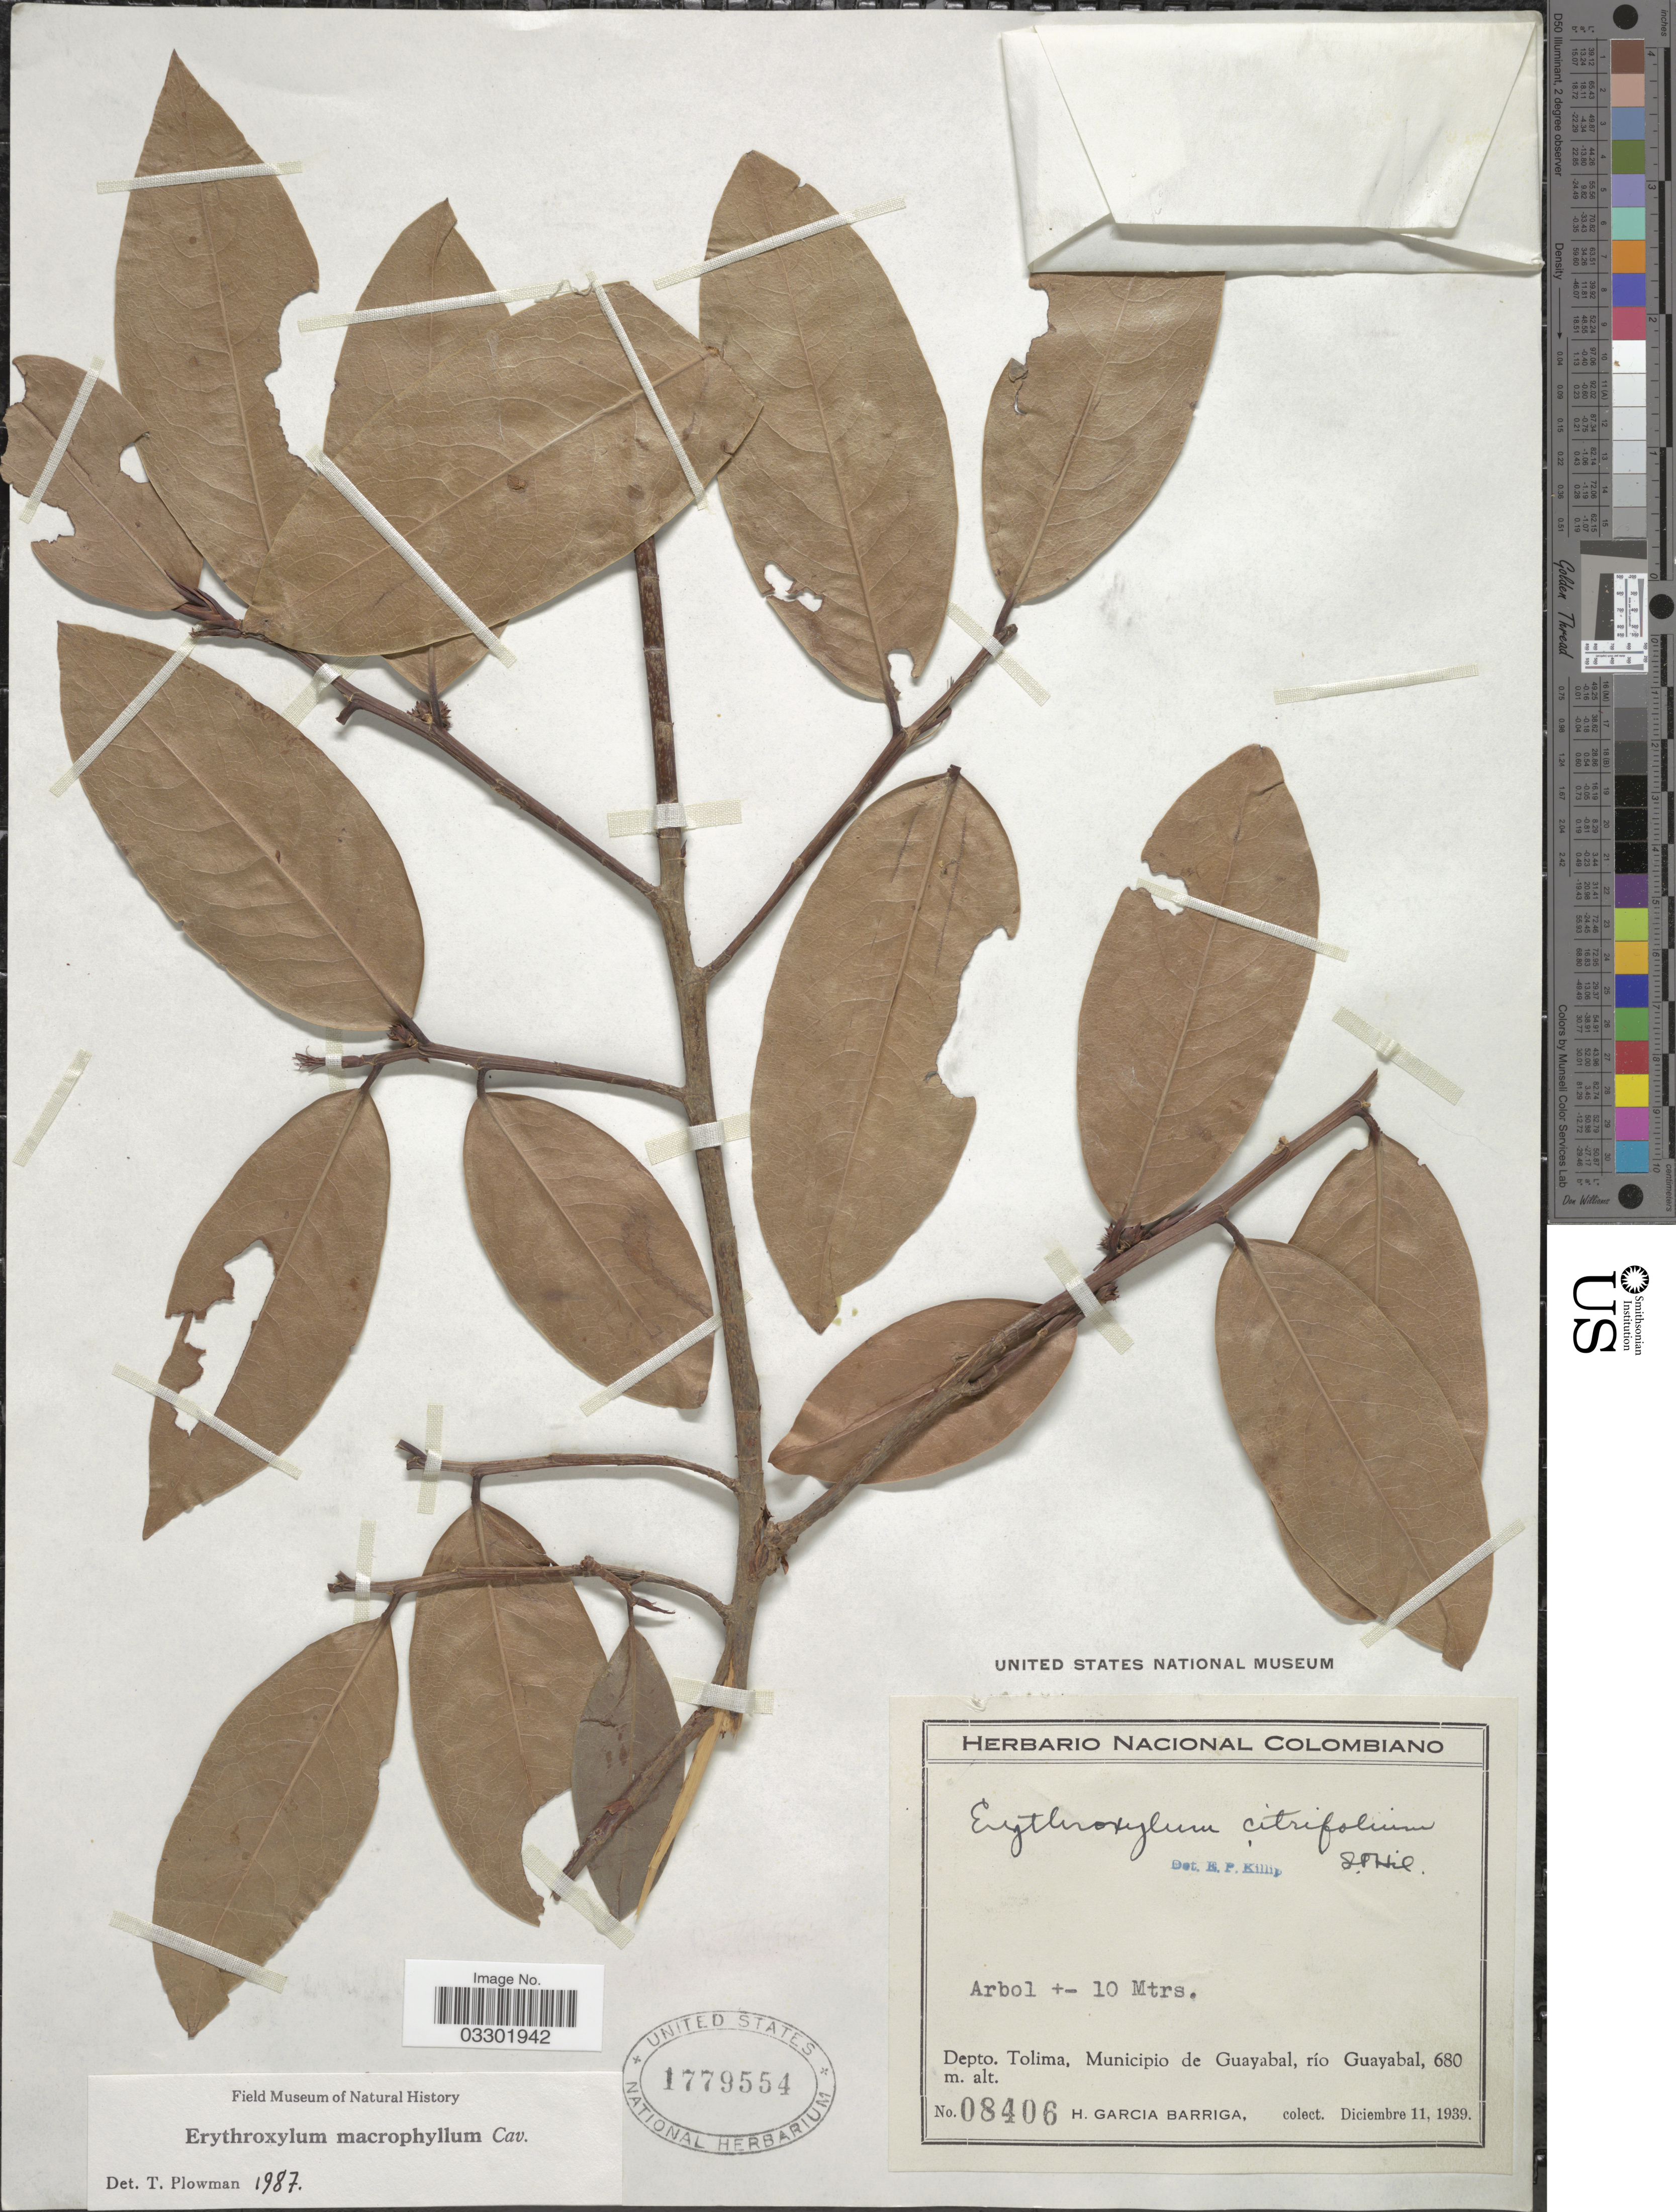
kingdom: Plantae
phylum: Tracheophyta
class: Magnoliopsida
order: Malpighiales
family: Erythroxylaceae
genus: Erythroxylum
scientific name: Erythroxylum macrophyllum var. macrophyllum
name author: Cav.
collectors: H. García Barriga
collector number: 08406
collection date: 1939-12-11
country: Colombia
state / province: Tolima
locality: Depto. Tolima, Municipio de Guayabal, río Guayabal.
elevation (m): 680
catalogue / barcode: US 1779554